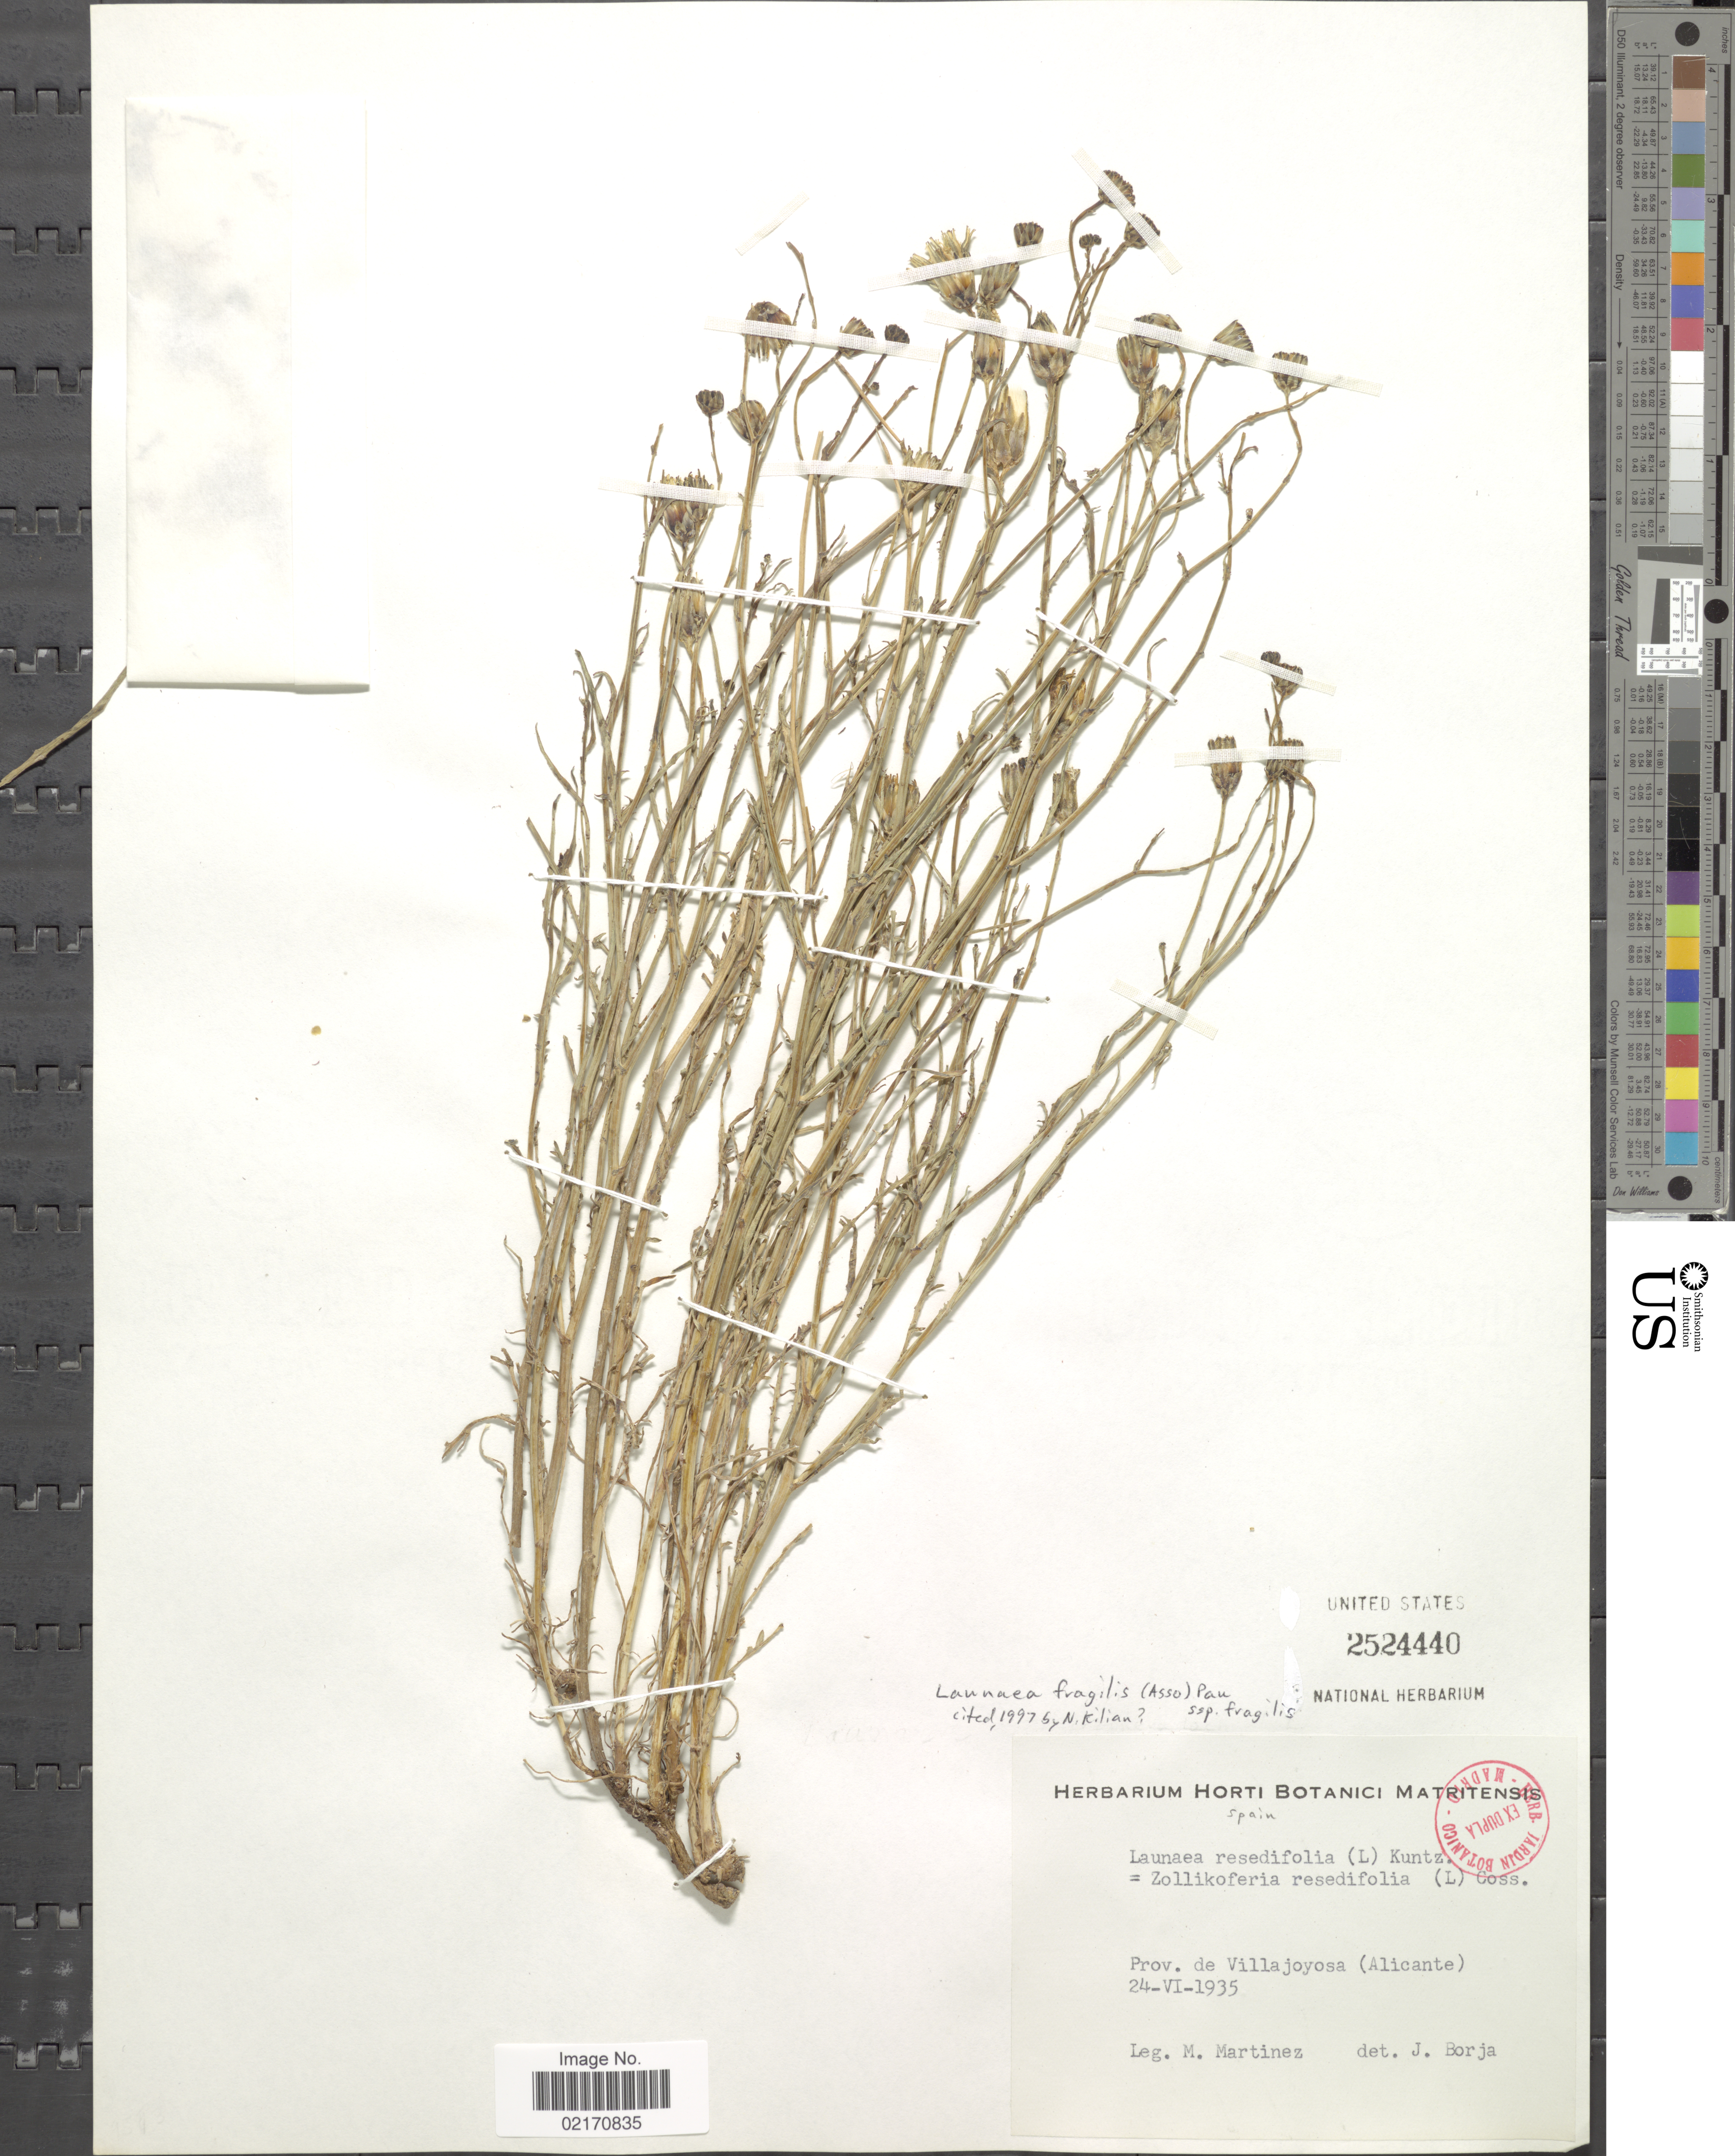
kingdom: Plantae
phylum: Tracheophyta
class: Magnoliopsida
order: Asterales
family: Asteraceae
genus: Launaea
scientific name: Launaea fragilis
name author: (Asso) Pau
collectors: M. Martinez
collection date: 1935-06-24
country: Spain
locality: Prov. de Villajoyosa (Alicante)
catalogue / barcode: US 2524440